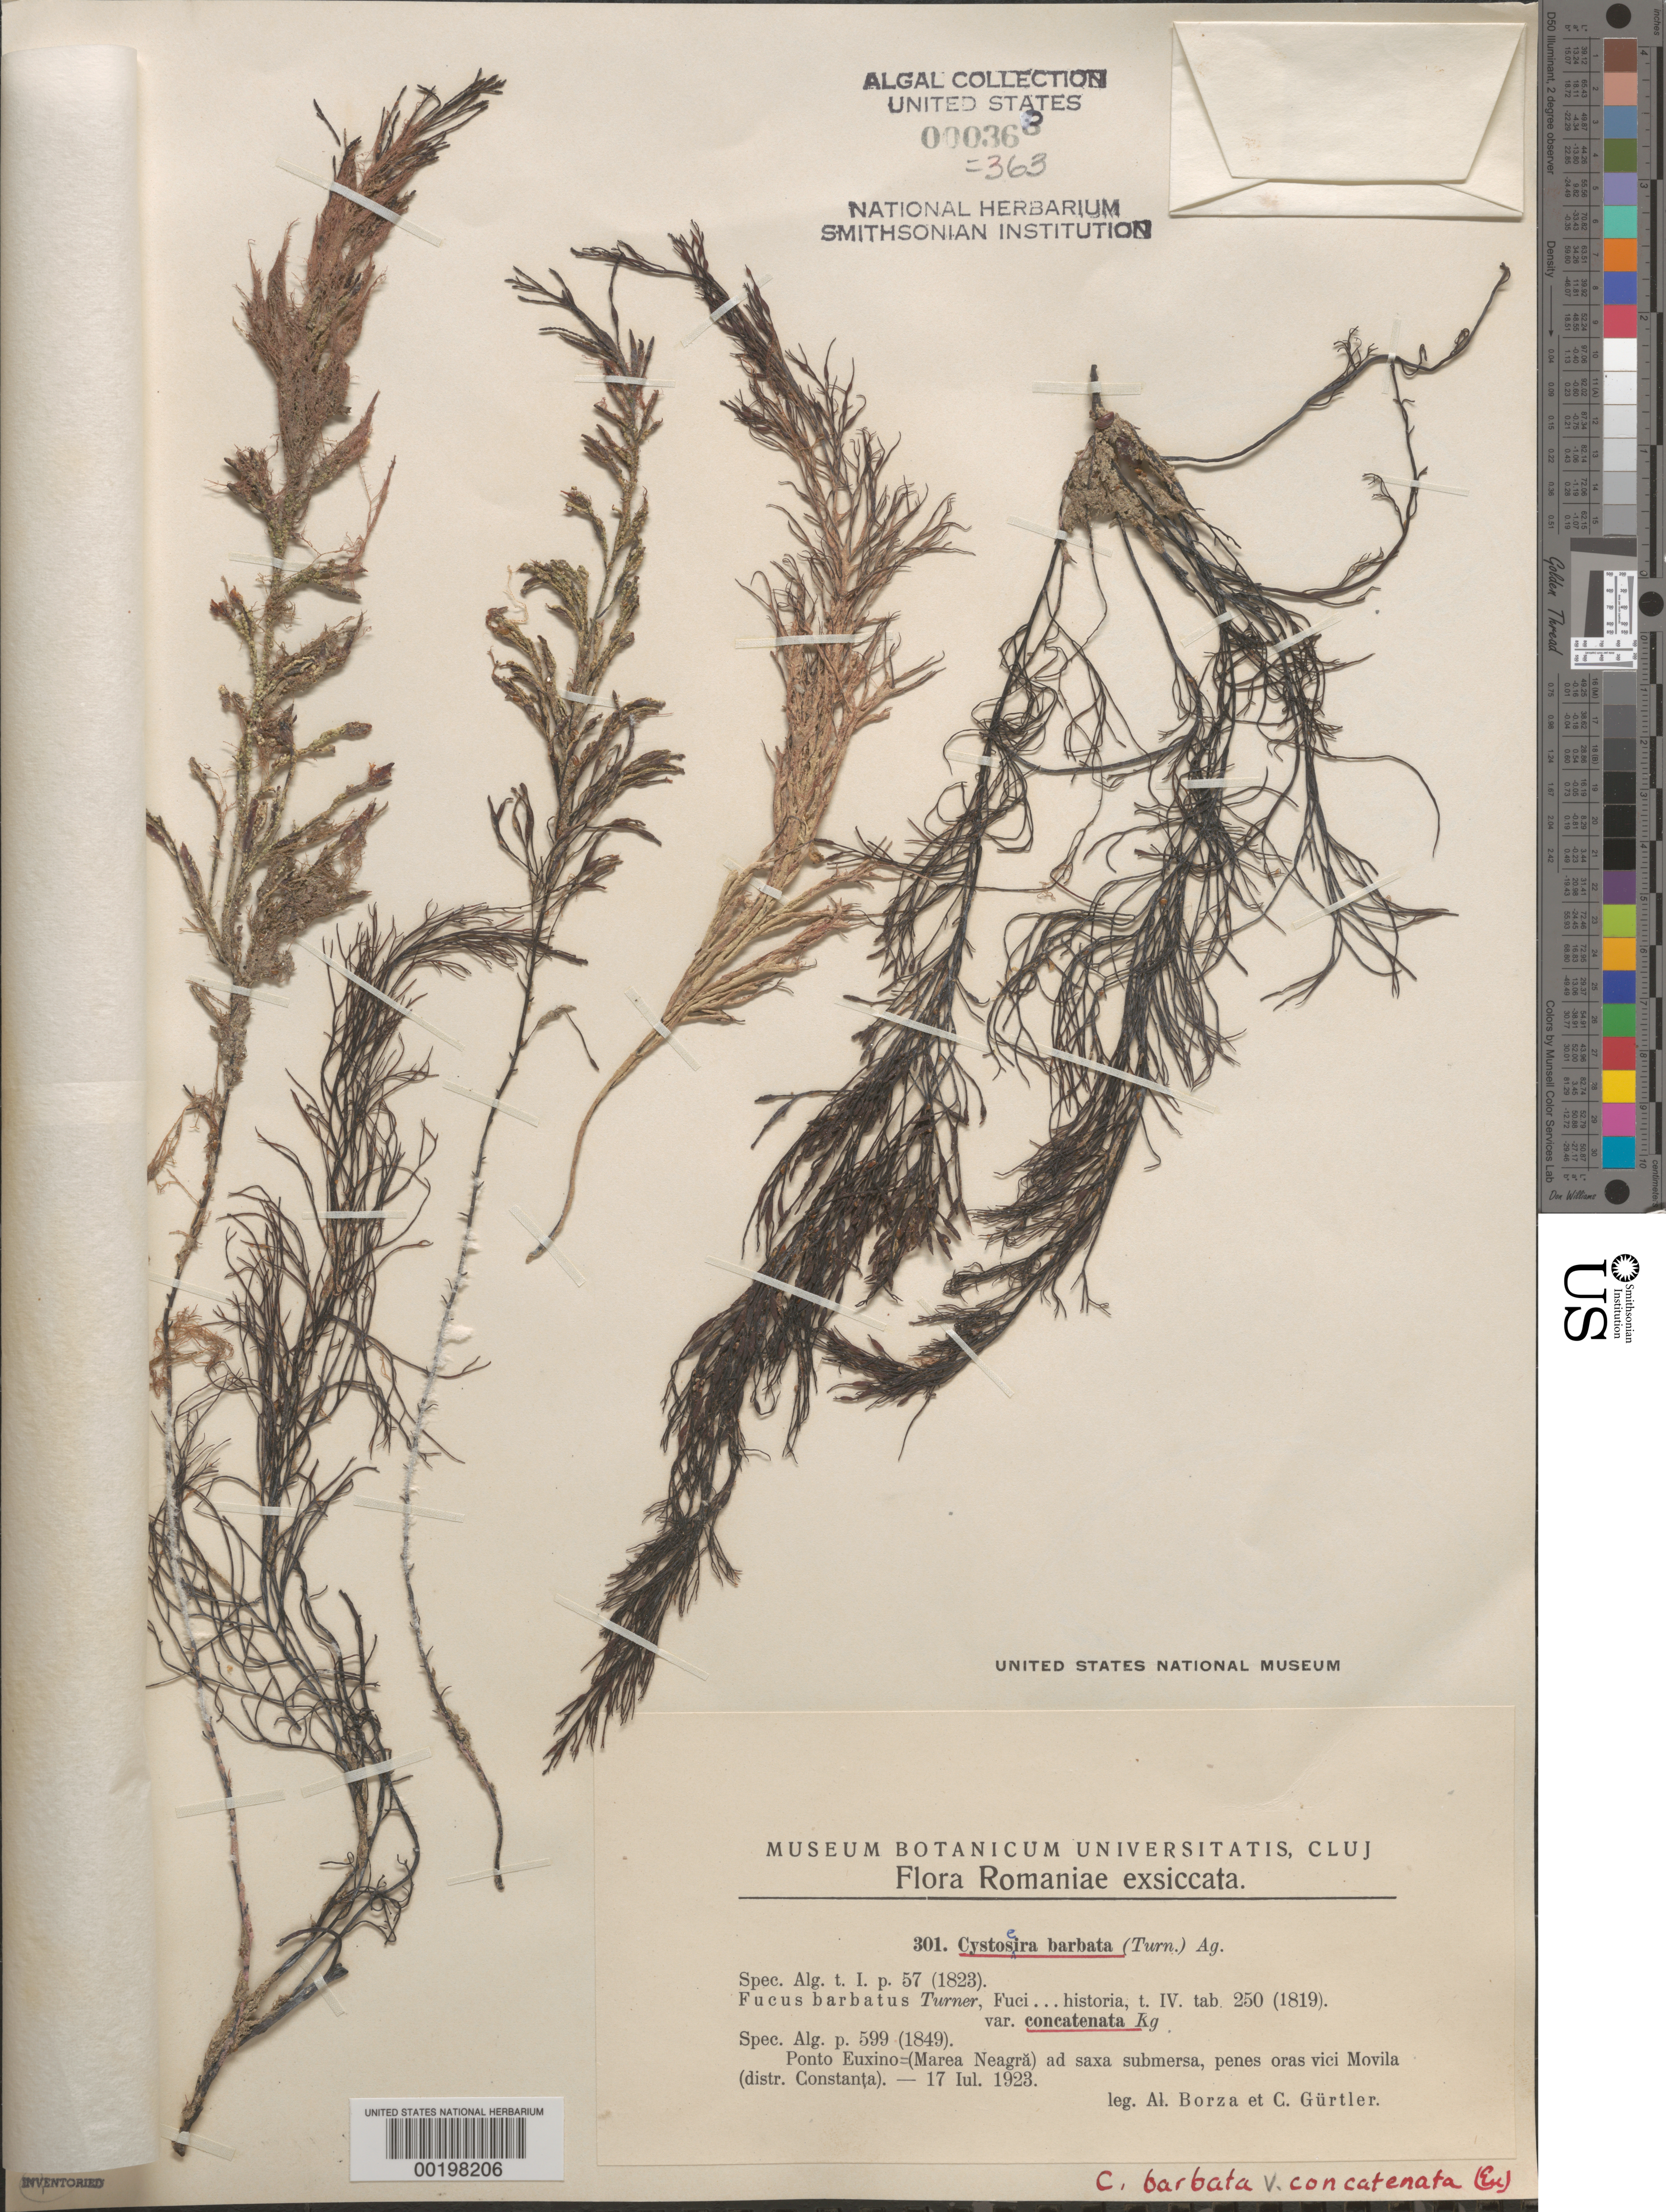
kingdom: Chromista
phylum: Ochrophyta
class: Phaeophyceae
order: Fucales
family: Sargassaceae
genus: Gongolaria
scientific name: Gongolaria barbata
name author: (Stackh.) Kuntze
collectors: A. Borza & C. Guertler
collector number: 301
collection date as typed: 17 Jul 1923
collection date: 1923-07-17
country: Romania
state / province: Constanta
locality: Movila area, Black Sea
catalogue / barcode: US 363